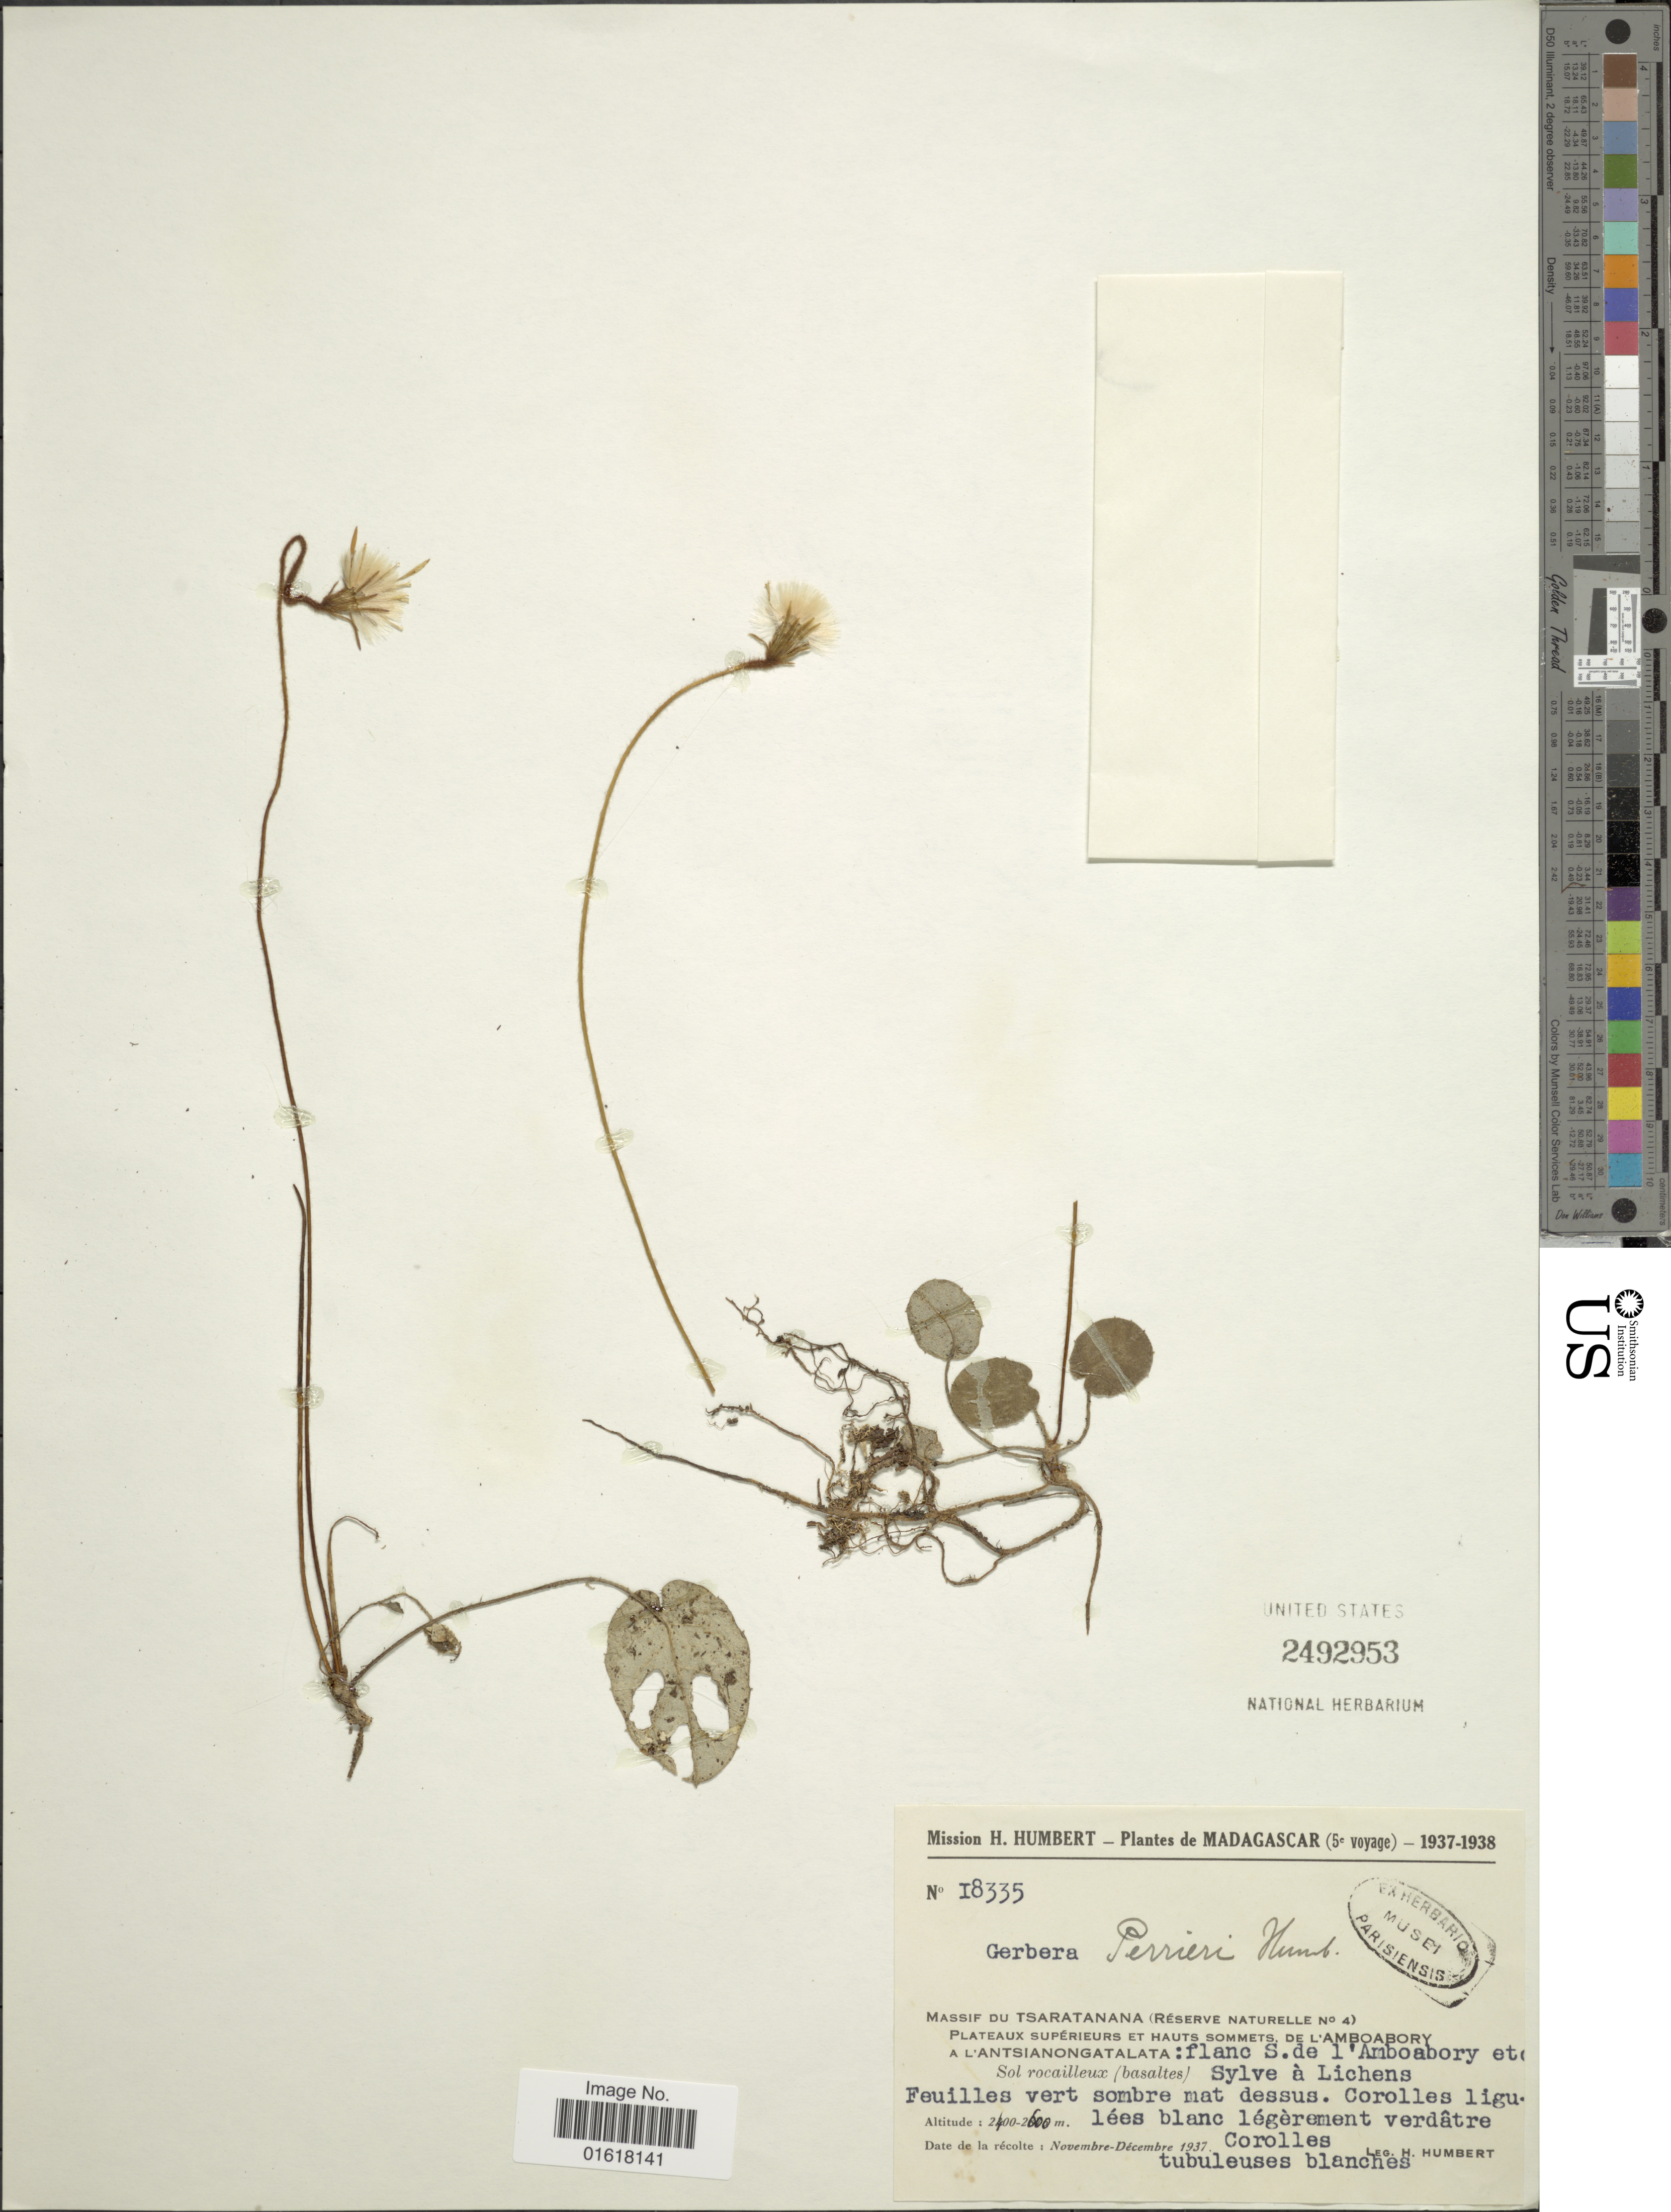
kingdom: Plantae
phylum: Tracheophyta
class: Magnoliopsida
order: Asterales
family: Asteraceae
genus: Gerbera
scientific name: Gerbera perrieri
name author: Humbert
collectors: H. Humbert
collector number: I8355*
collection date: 1937-11/1937-12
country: Madagascar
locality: Massif du Tsaratanana (Réserve Naturelle no 4). Plateaux supérieurs et Hauts Sommets de L'Amboabory a L'Antsianongatalata: flanc S.de l'Amboabory etc.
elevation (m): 2400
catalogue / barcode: US 2492953